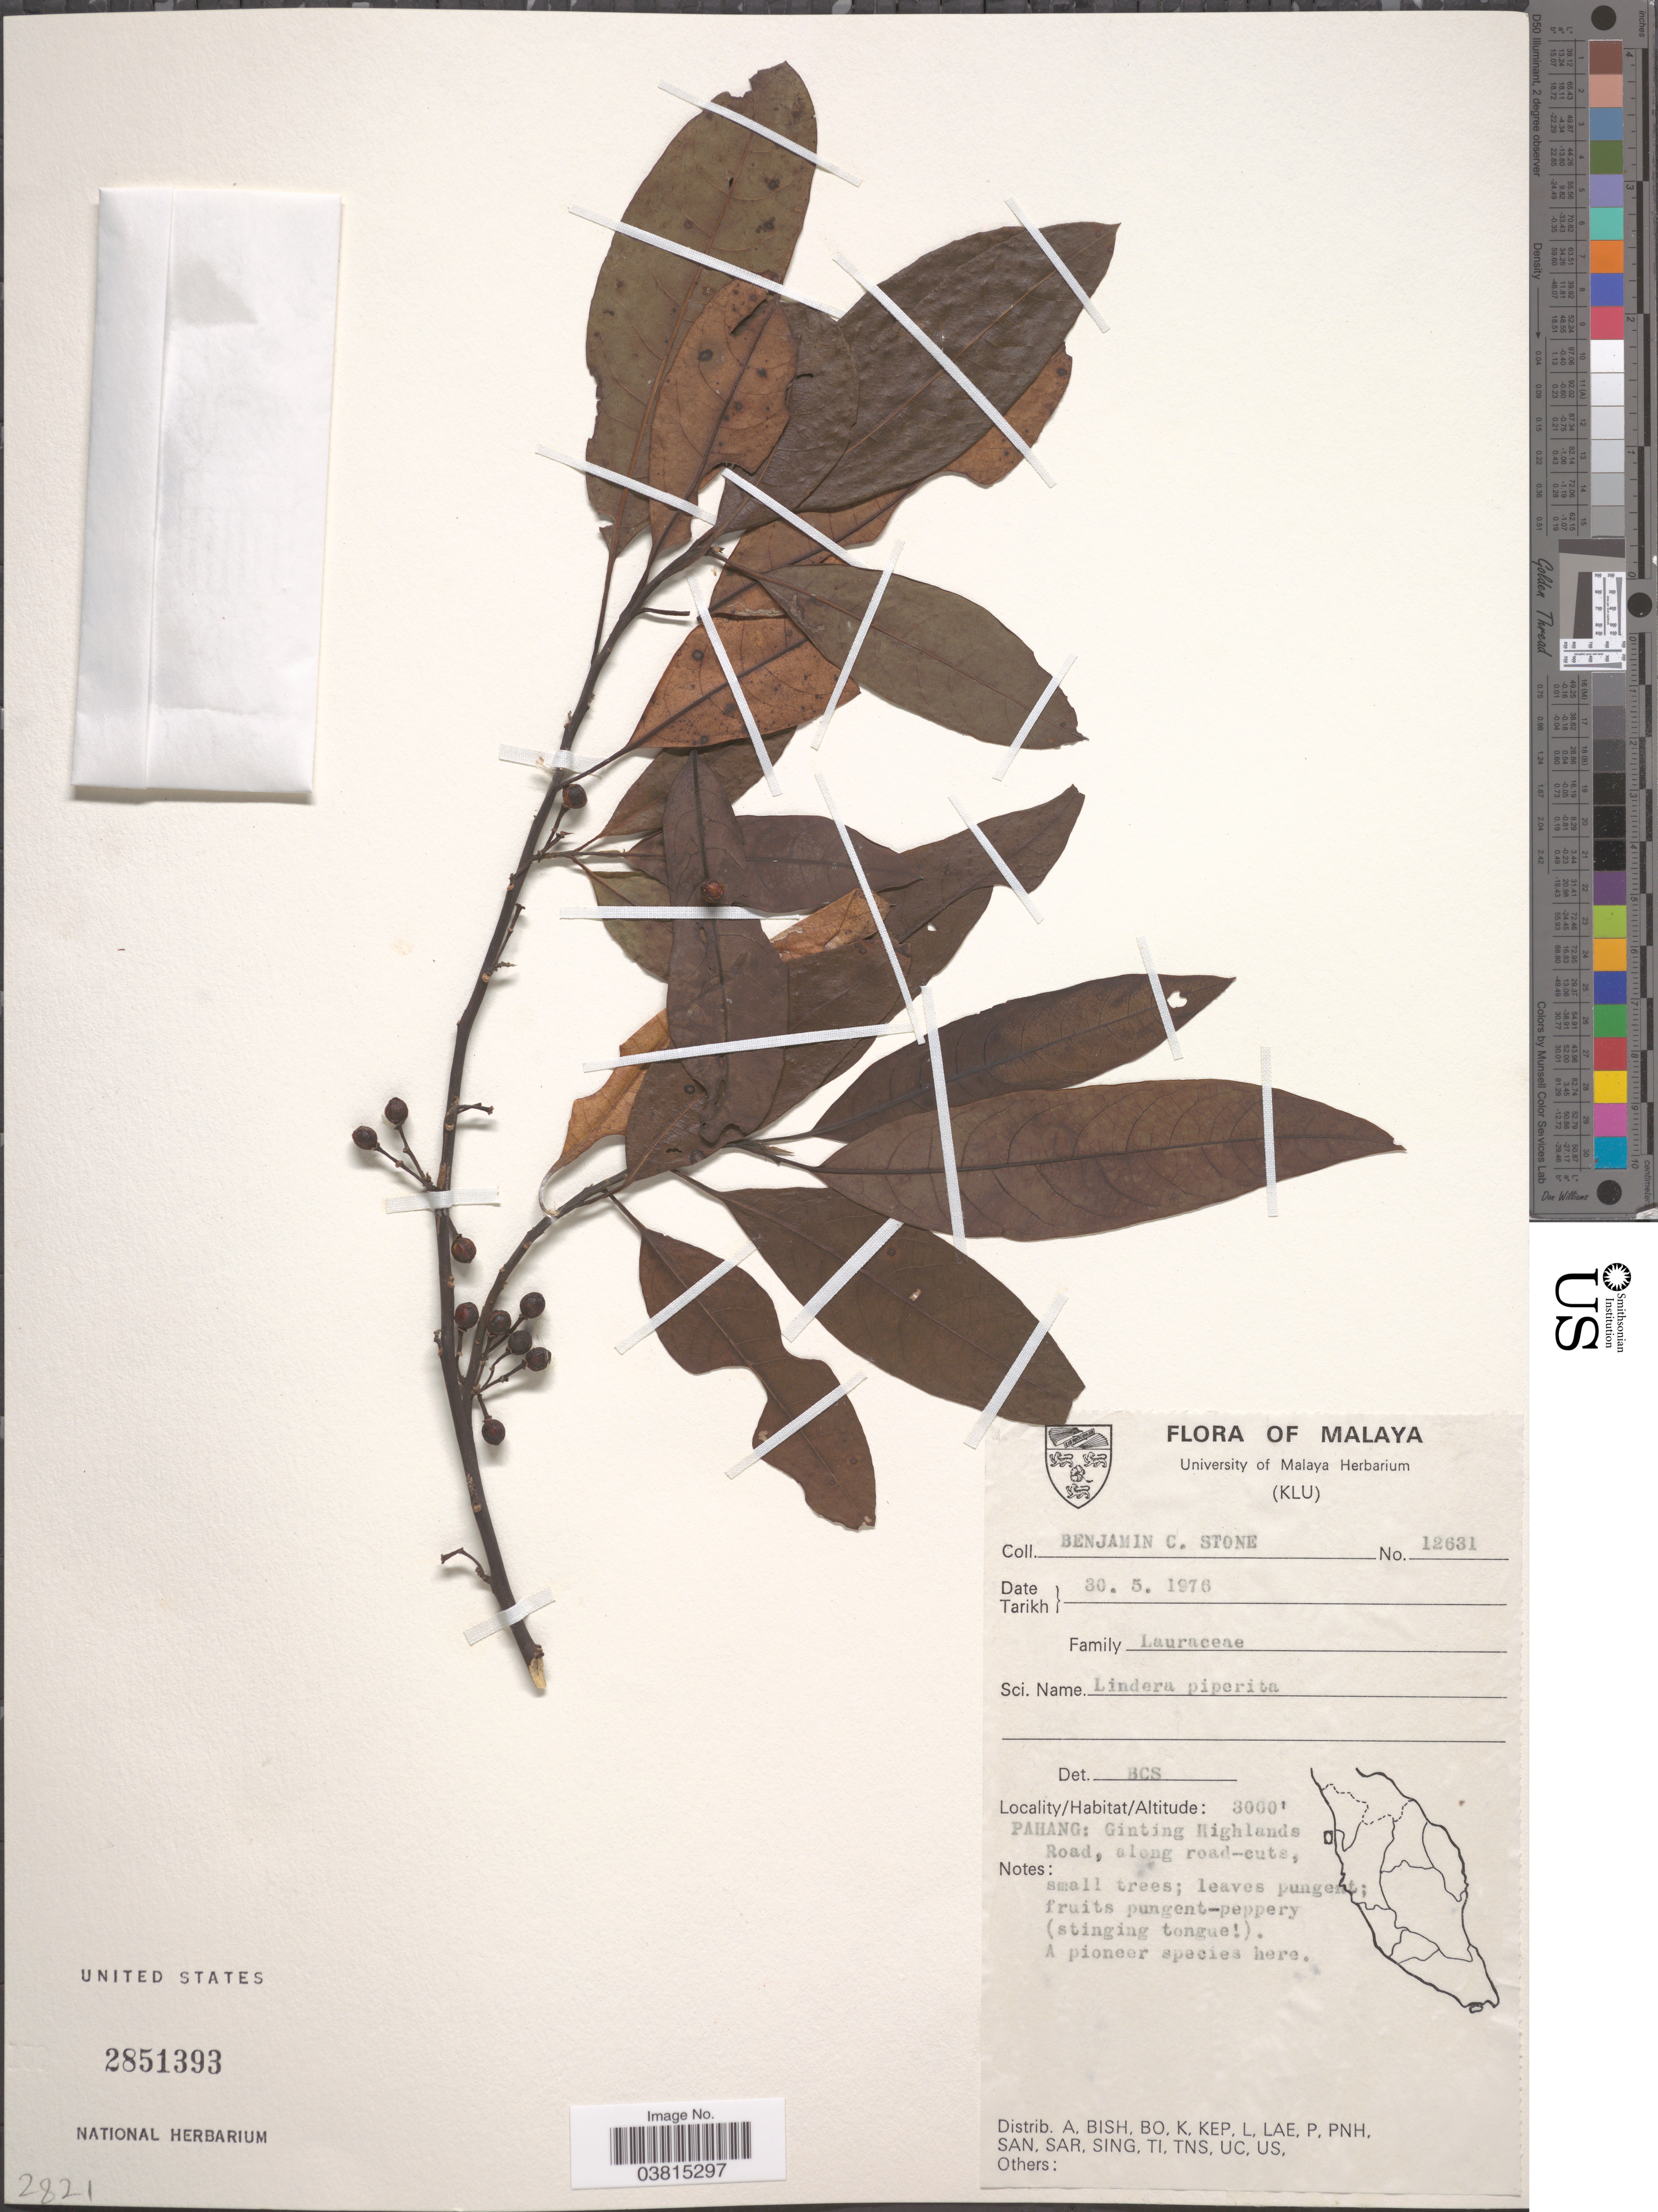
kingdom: Plantae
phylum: Tracheophyta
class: Magnoliopsida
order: Laurales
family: Lauraceae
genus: Lindera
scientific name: Lindera piperita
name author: Mirb.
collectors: B. C. Stone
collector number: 12631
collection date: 1976-05-30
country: Malaysia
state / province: Pahang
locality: Ginting Highlands Road, along road-cuts.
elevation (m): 914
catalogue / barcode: US 2851393